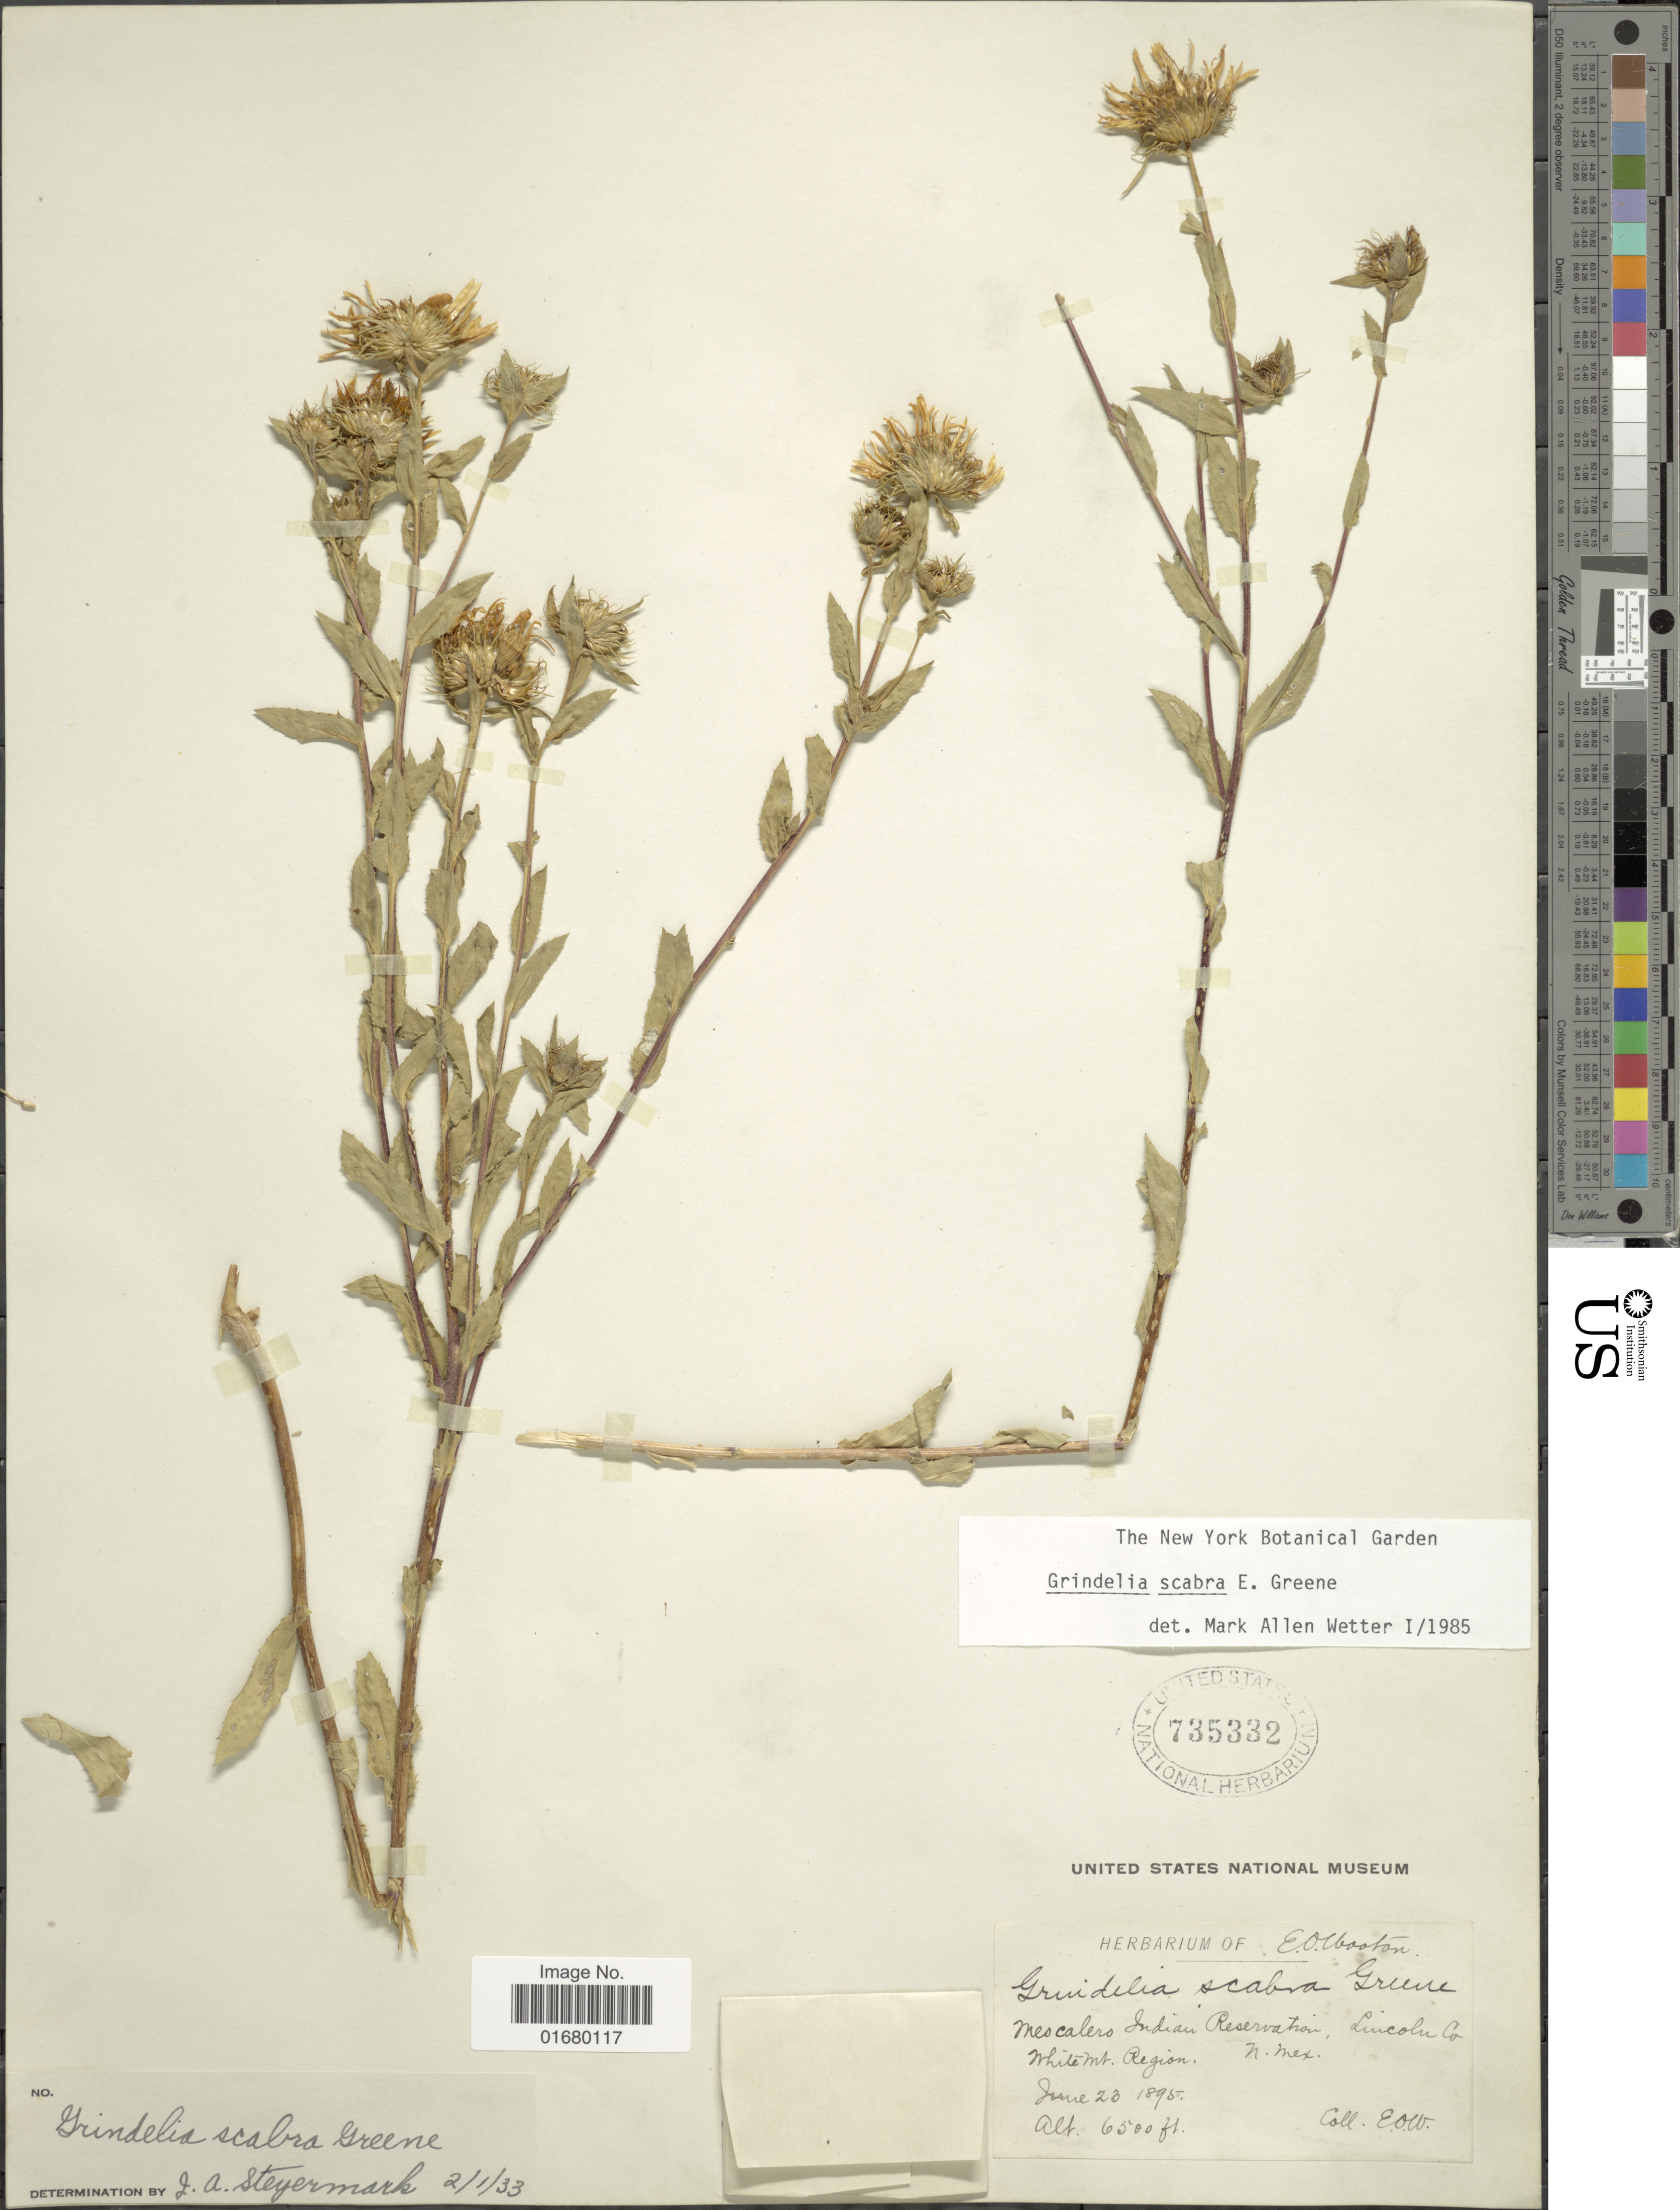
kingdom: Plantae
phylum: Tracheophyta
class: Magnoliopsida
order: Asterales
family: Asteraceae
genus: Grindelia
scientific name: Grindelia scabra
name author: Greene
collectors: E. O. Wooton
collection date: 1895-06-23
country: United States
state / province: New Mexico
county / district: Lincoln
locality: Mescalero Indian Reservation, White Mt. Region.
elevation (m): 1981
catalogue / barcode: US 735332